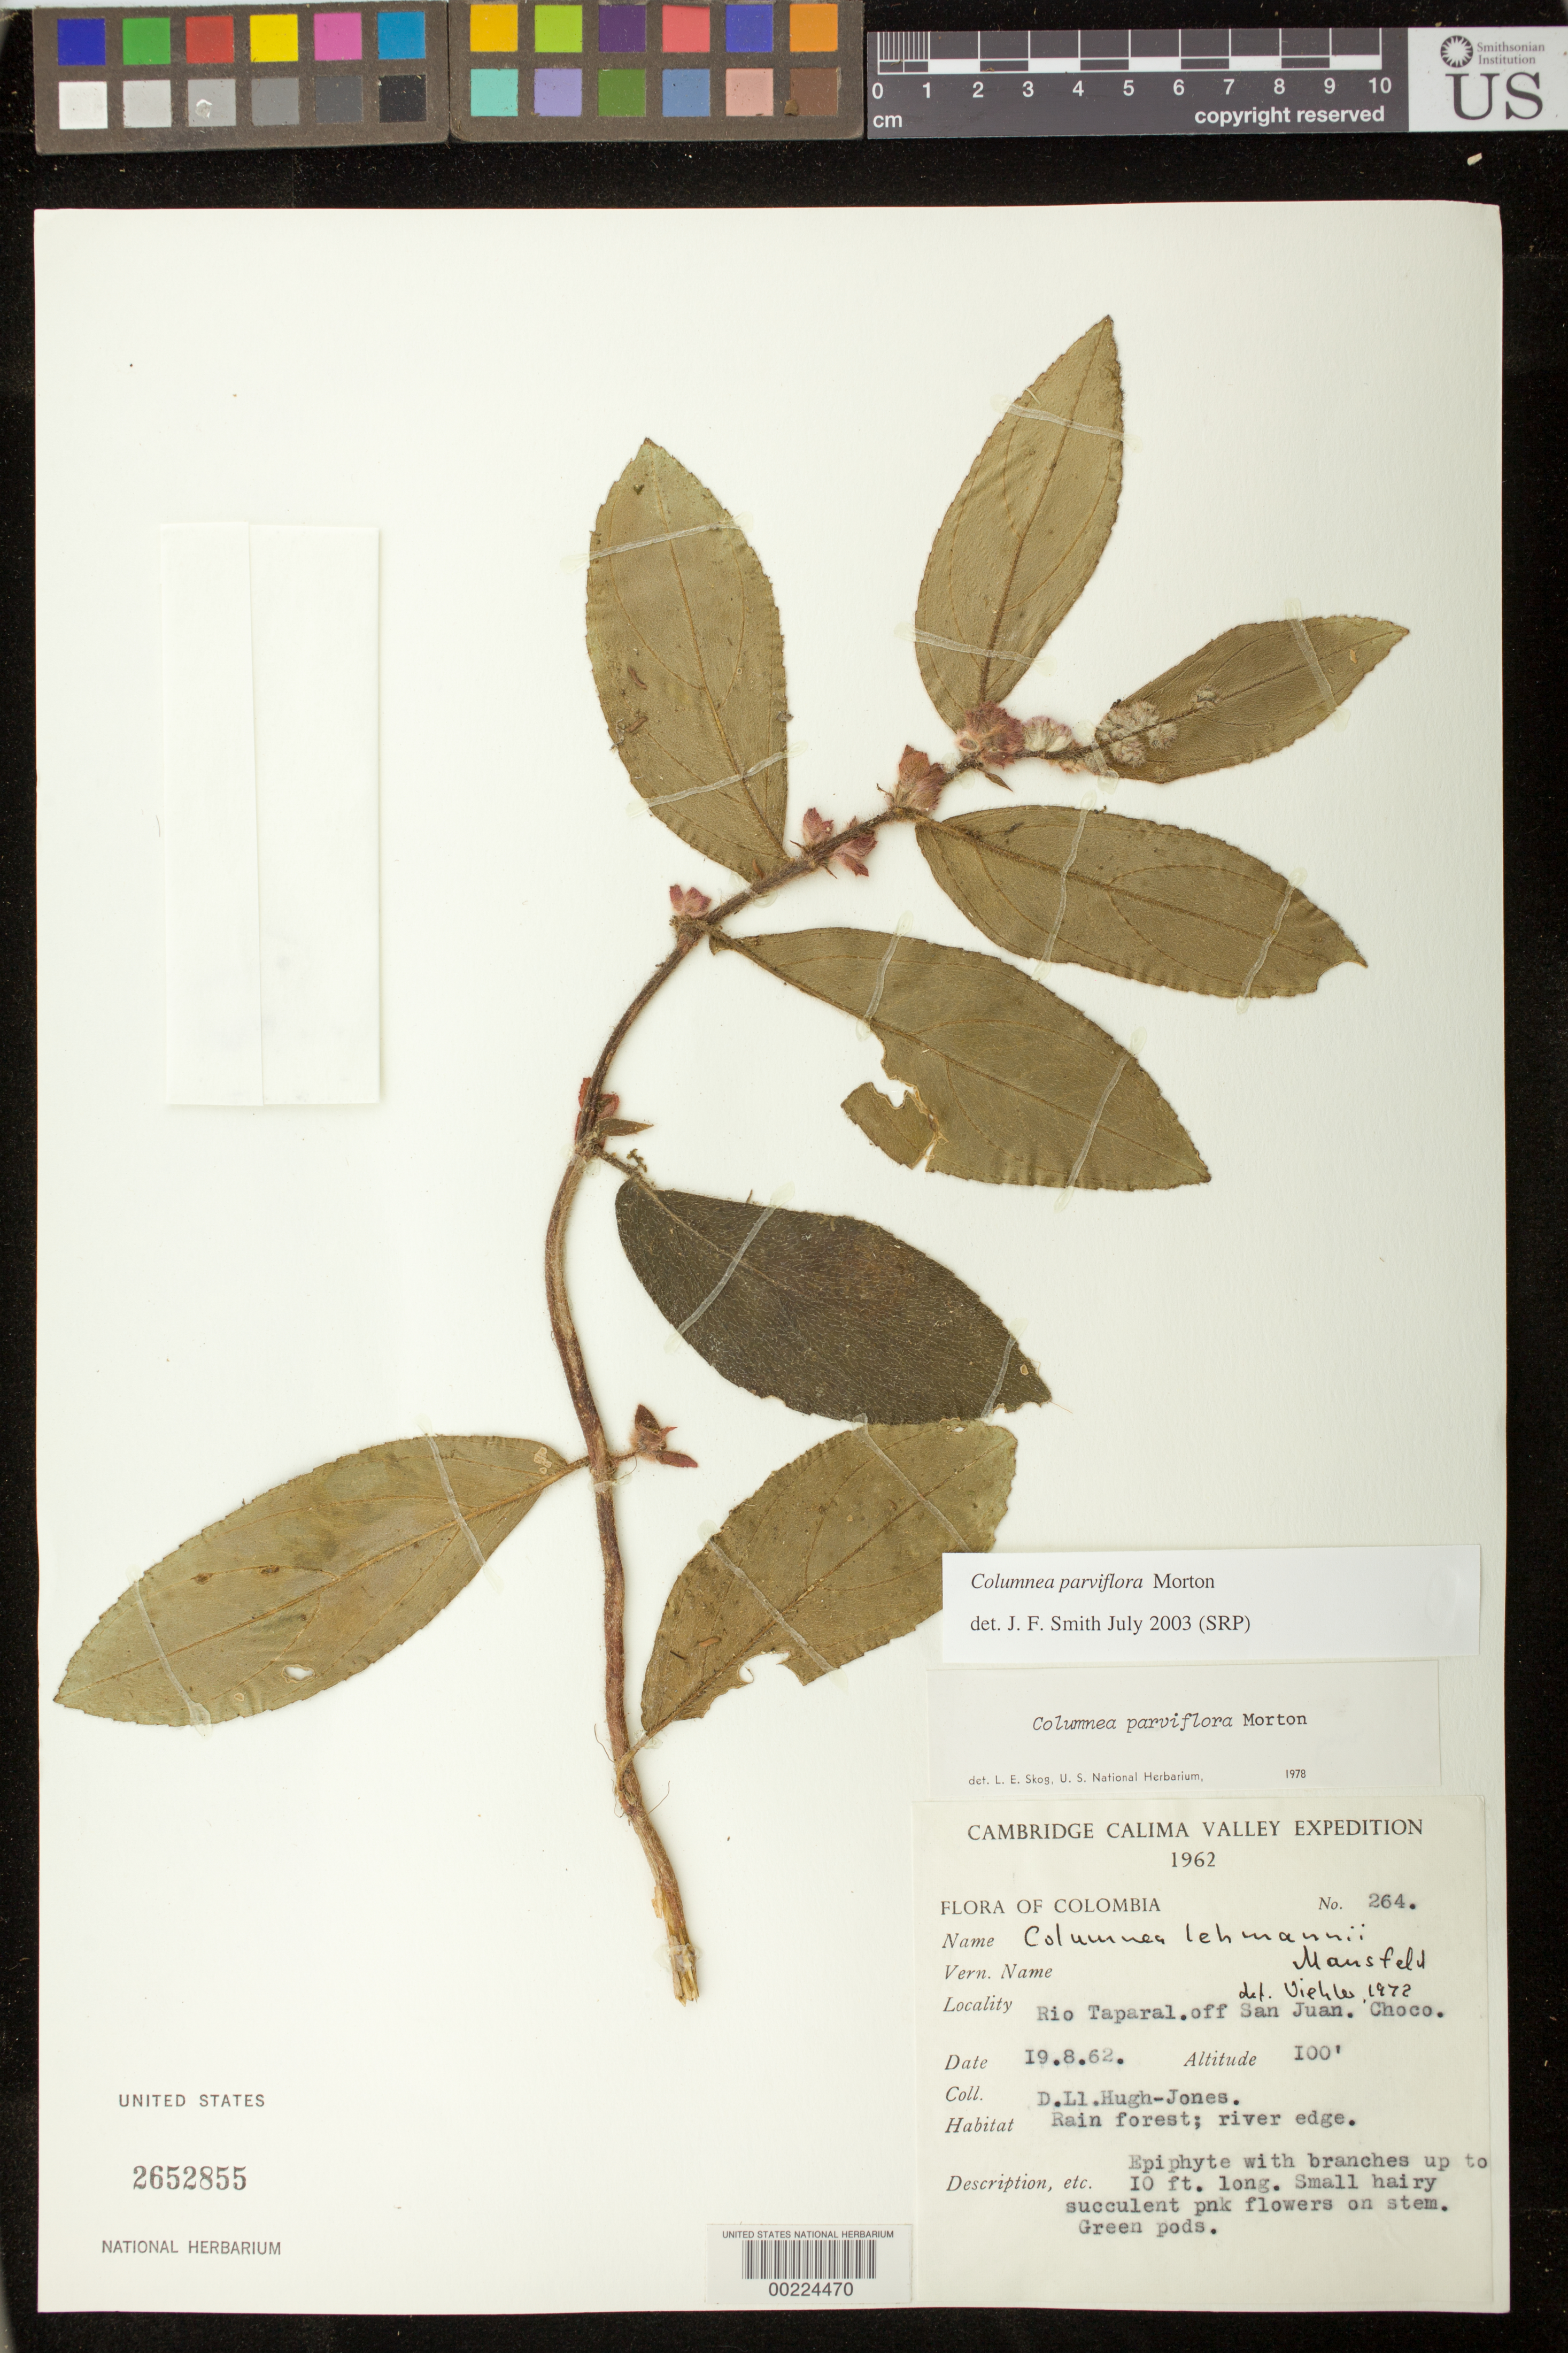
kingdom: Plantae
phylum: Tracheophyta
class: Magnoliopsida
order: Lamiales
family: Gesneriaceae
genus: Columnea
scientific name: Columnea herthae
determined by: Clark, J. L.; Skog, Laurence E.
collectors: D. Hugh-Jones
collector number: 264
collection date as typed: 19 Aug 1962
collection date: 1962-08-19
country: Colombia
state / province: Chocó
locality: Rio Taparal, off San Juan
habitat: Rain forest, river edge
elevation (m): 30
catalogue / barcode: US 2652855